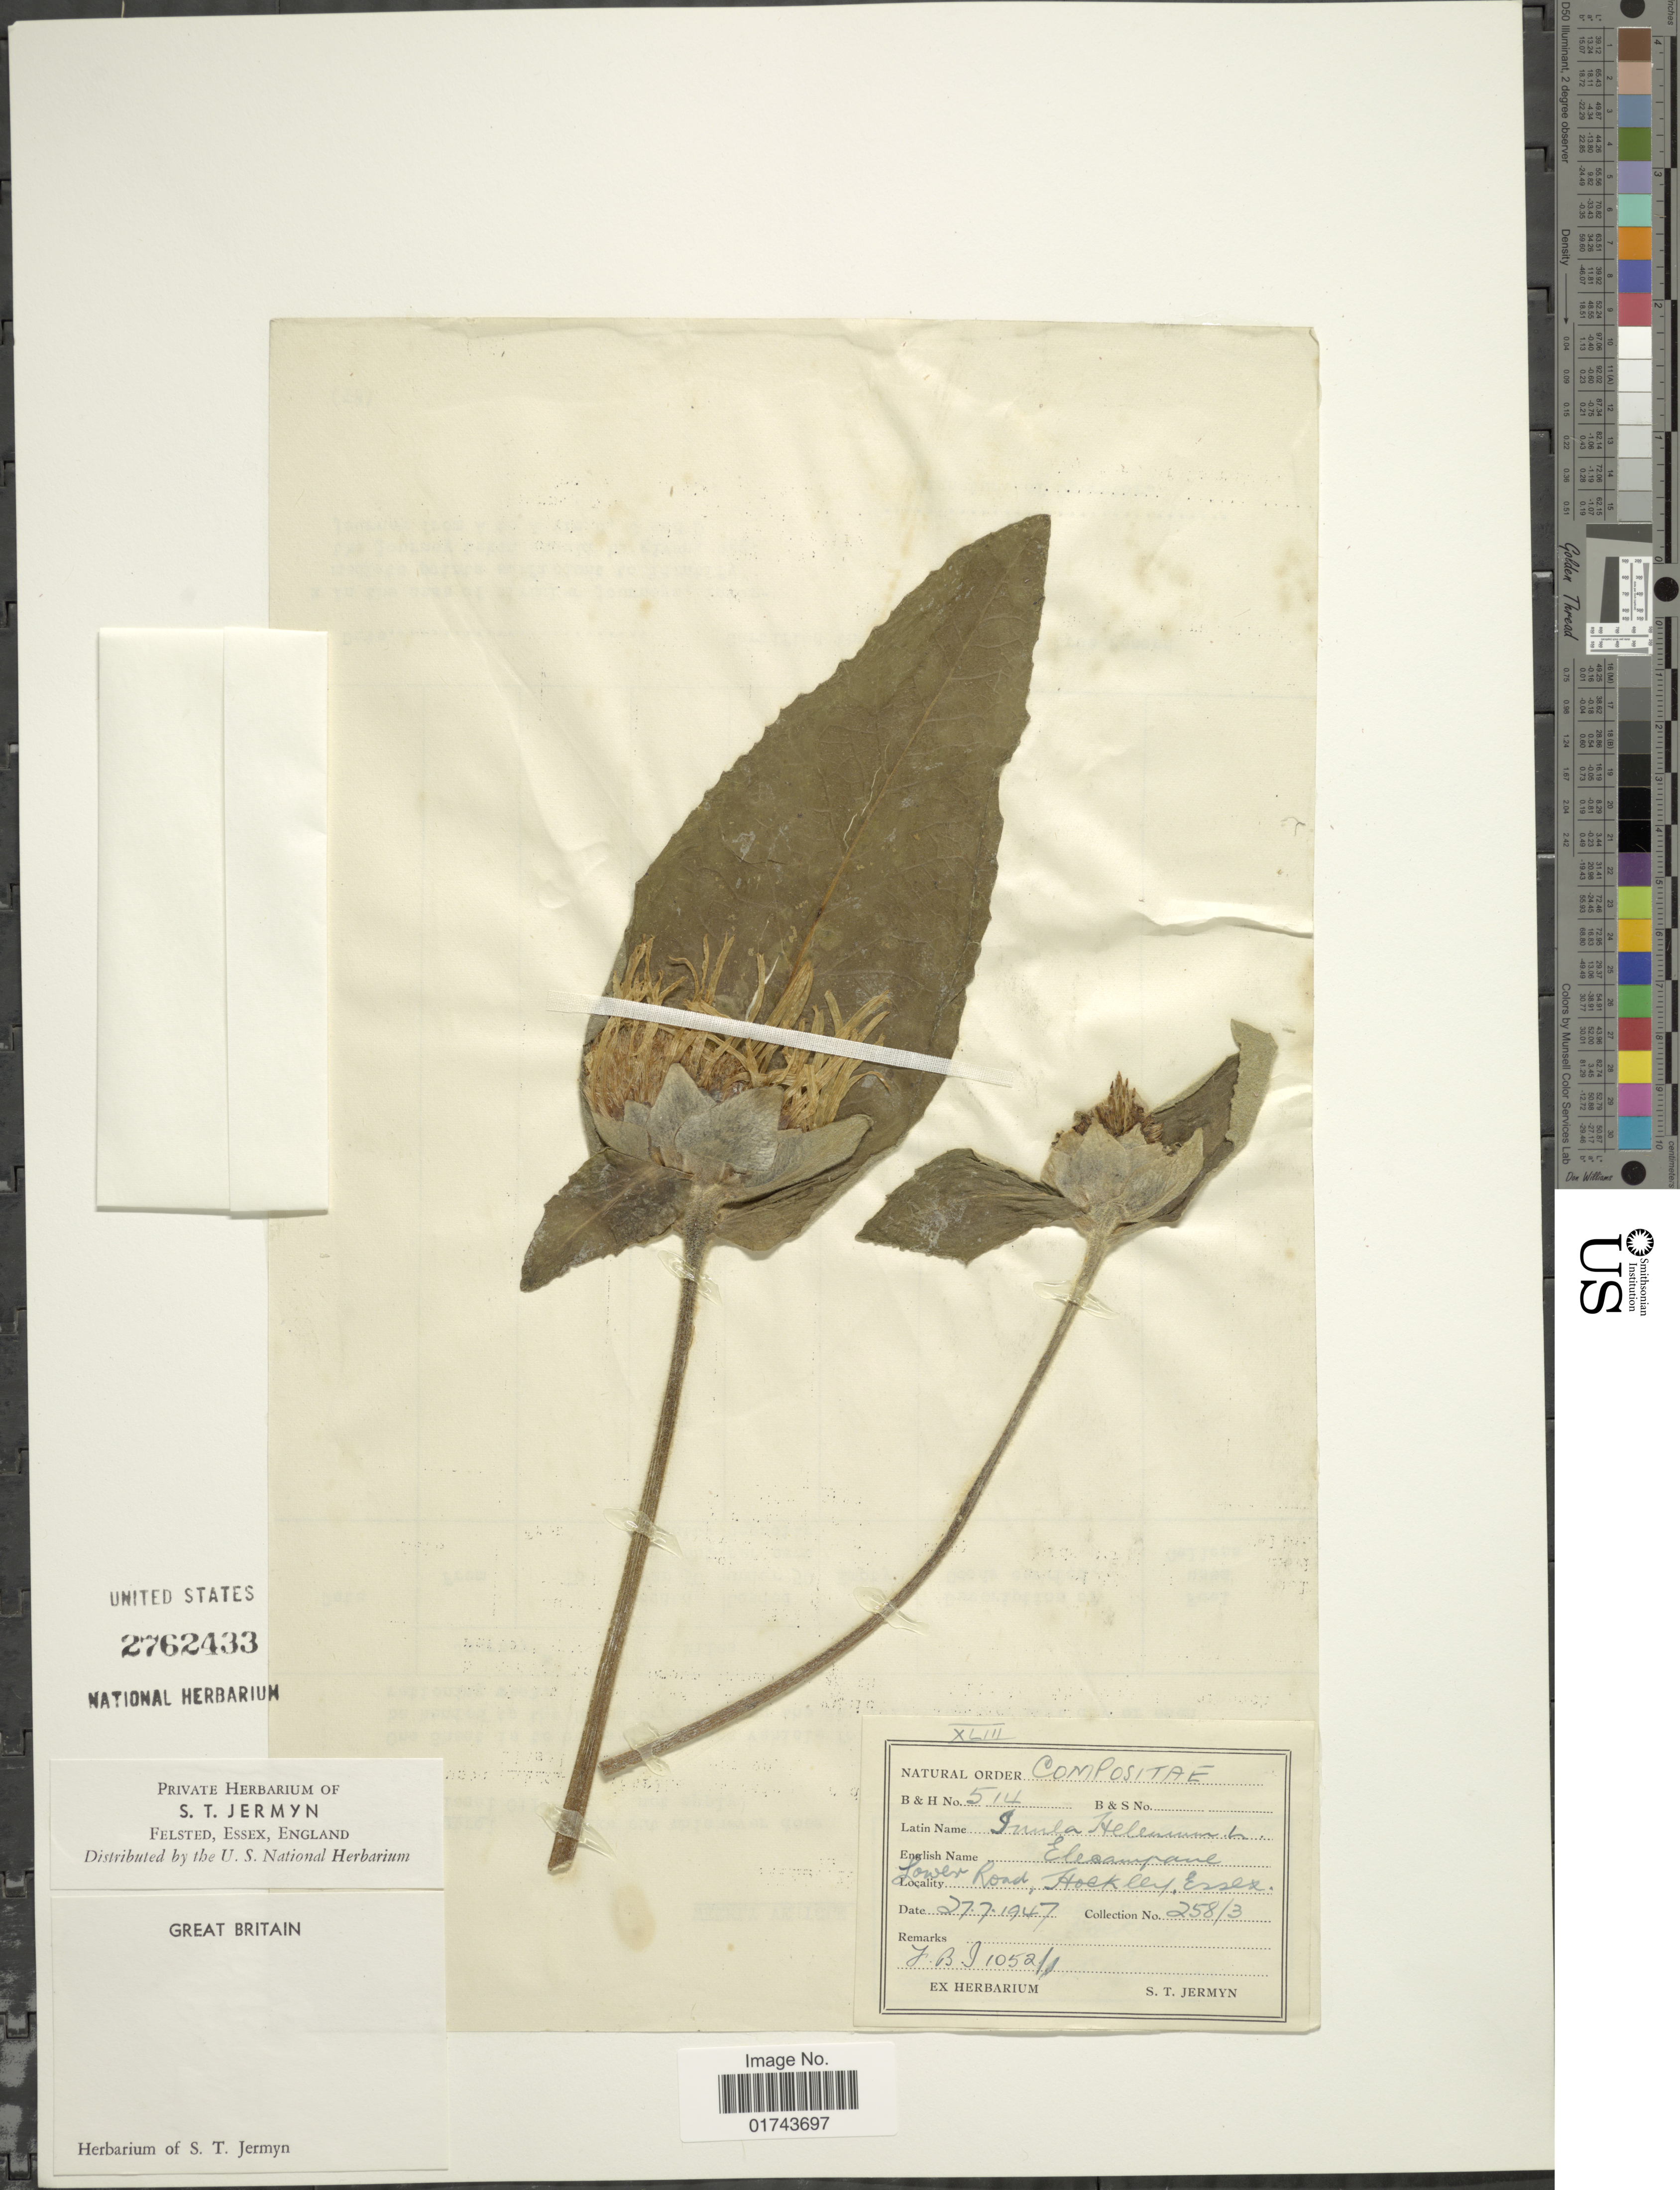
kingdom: Plantae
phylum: Tracheophyta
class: Magnoliopsida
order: Asterales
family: Asteraceae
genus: Inula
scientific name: Inula helenium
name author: L.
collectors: S. Jermyn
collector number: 258/3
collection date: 1947-07-27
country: United Kingdom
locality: Great Britain, Lower Road, Hockley, Essex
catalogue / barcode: US 2762433